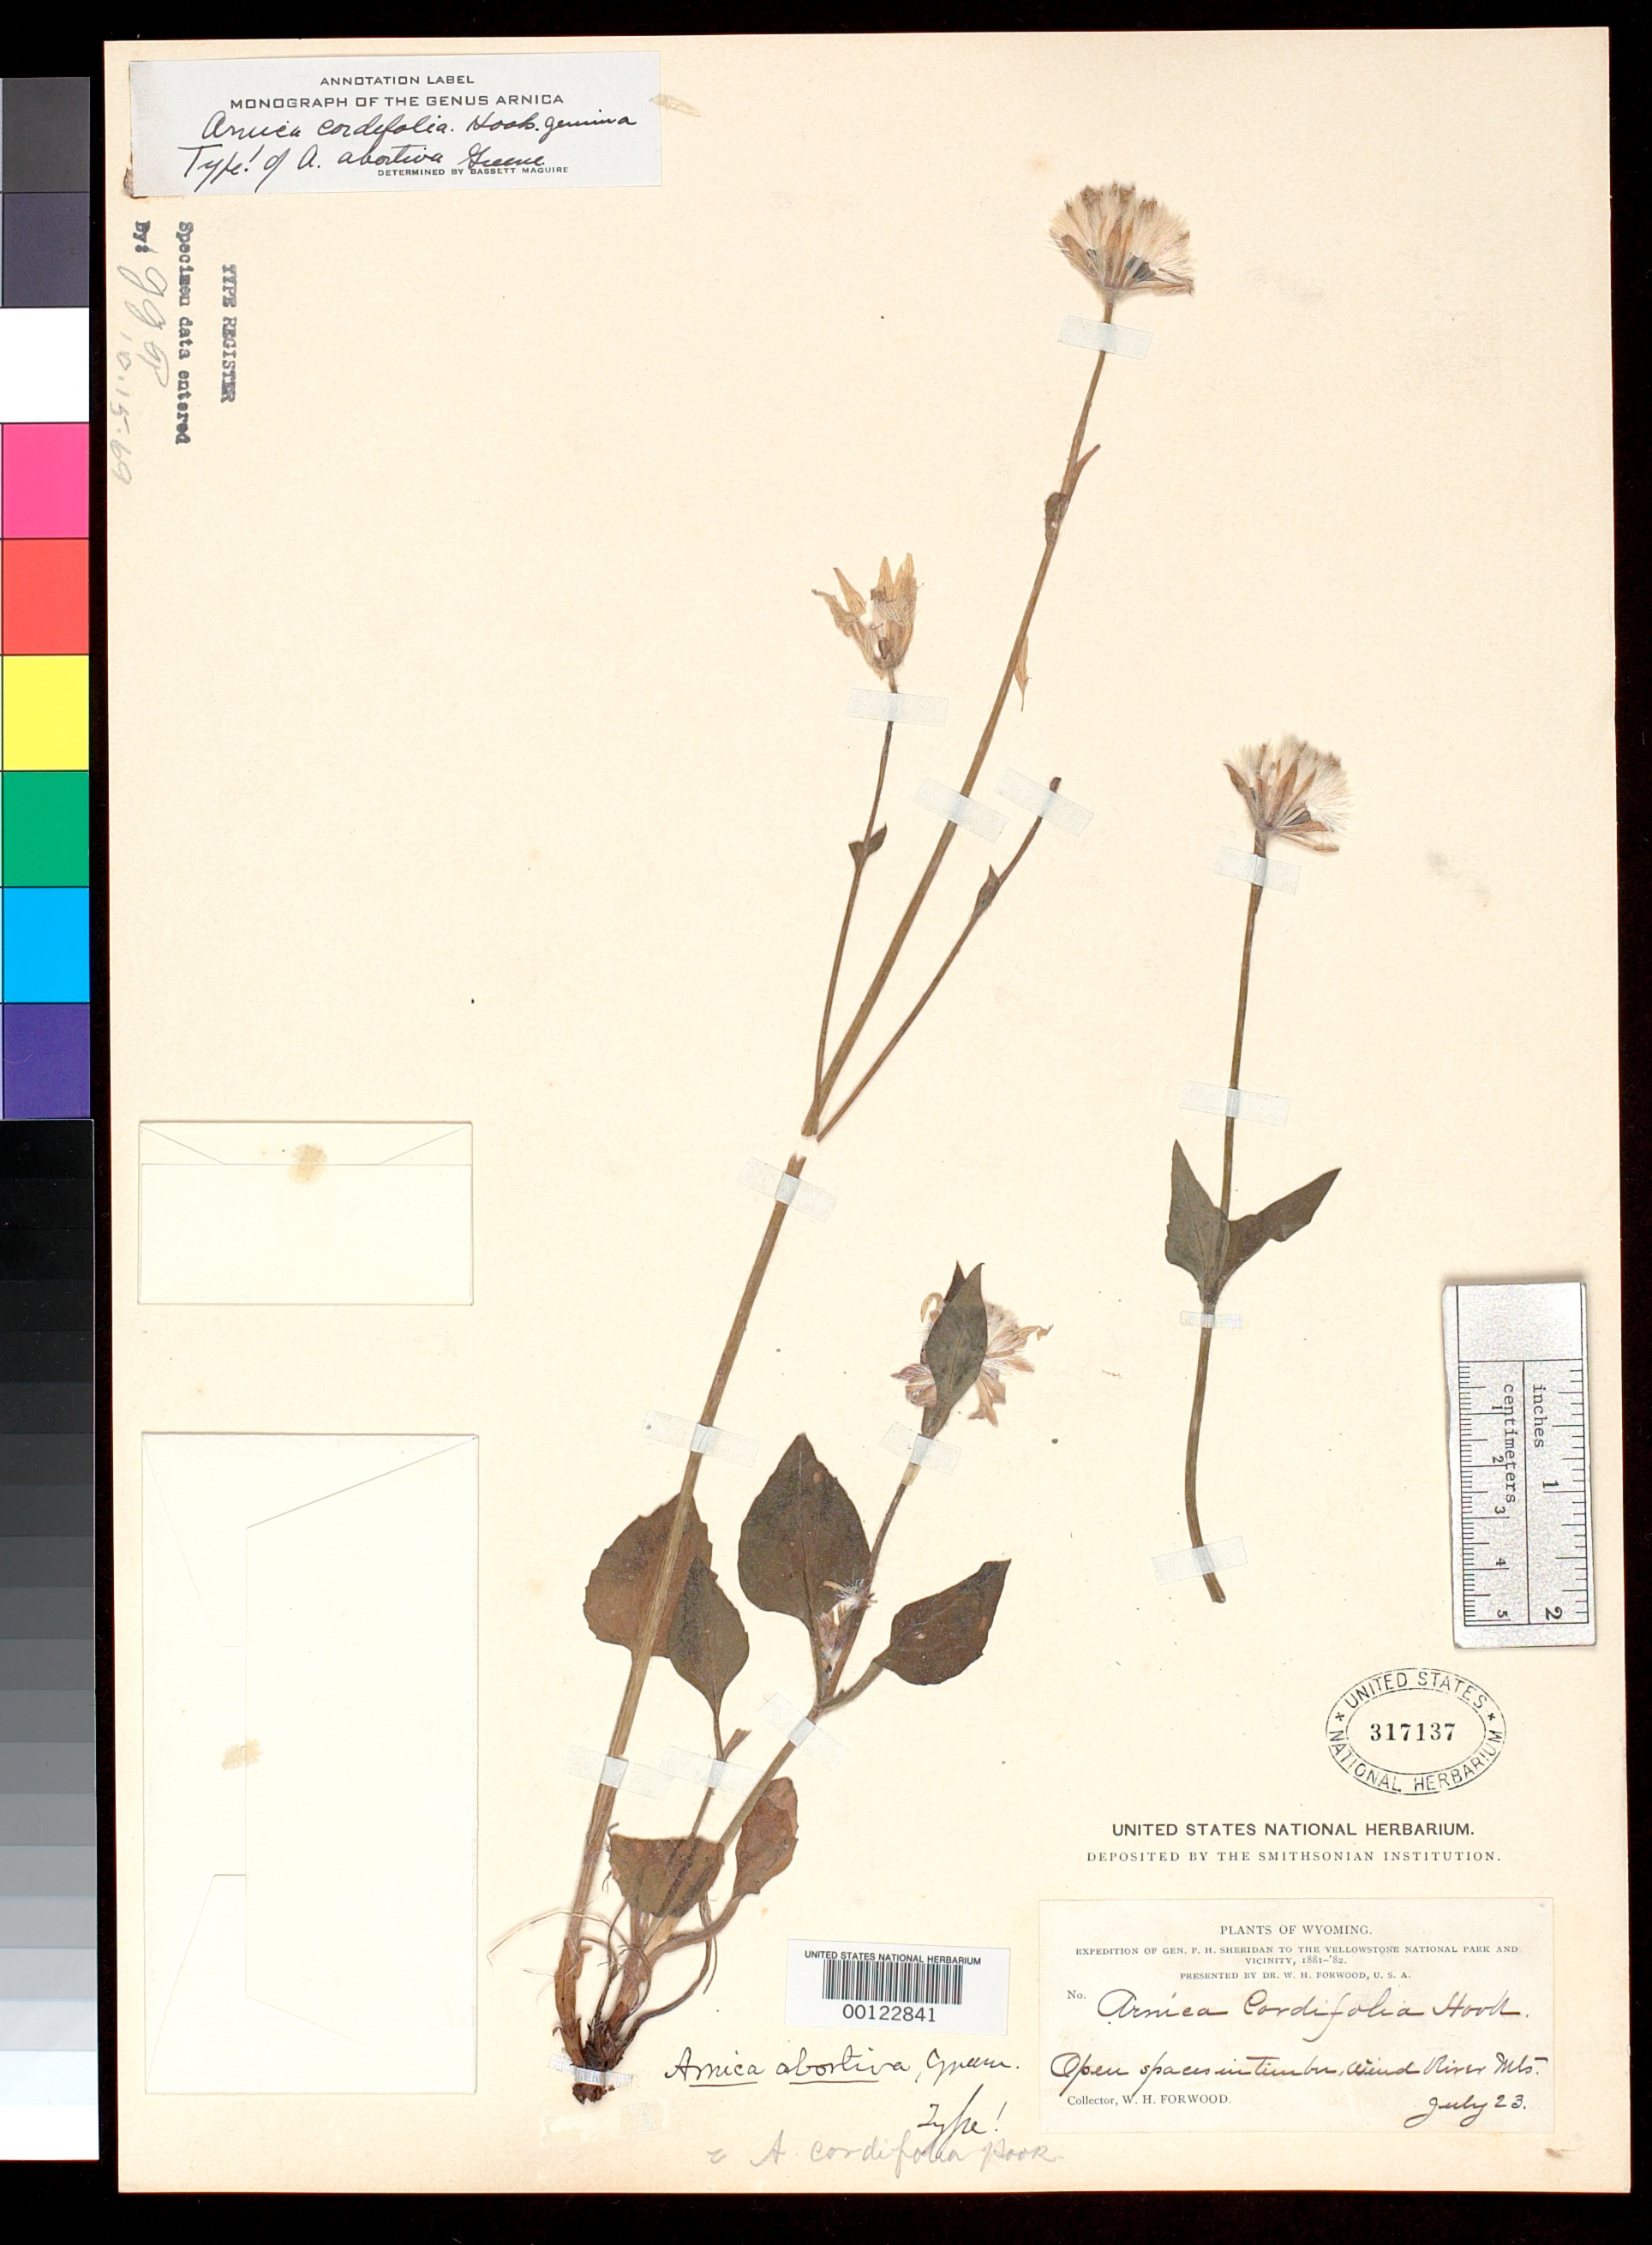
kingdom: Plantae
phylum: Tracheophyta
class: Magnoliopsida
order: Asterales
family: Asteraceae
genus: Arnica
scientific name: Arnica abortiva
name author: Greene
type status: Type Collection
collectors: W. Forwood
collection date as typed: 23 Jul 1881 to -- --- 1882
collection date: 1881-07-23/1882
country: United States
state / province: Wyoming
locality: Wind River Mountains.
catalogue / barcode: US 317137